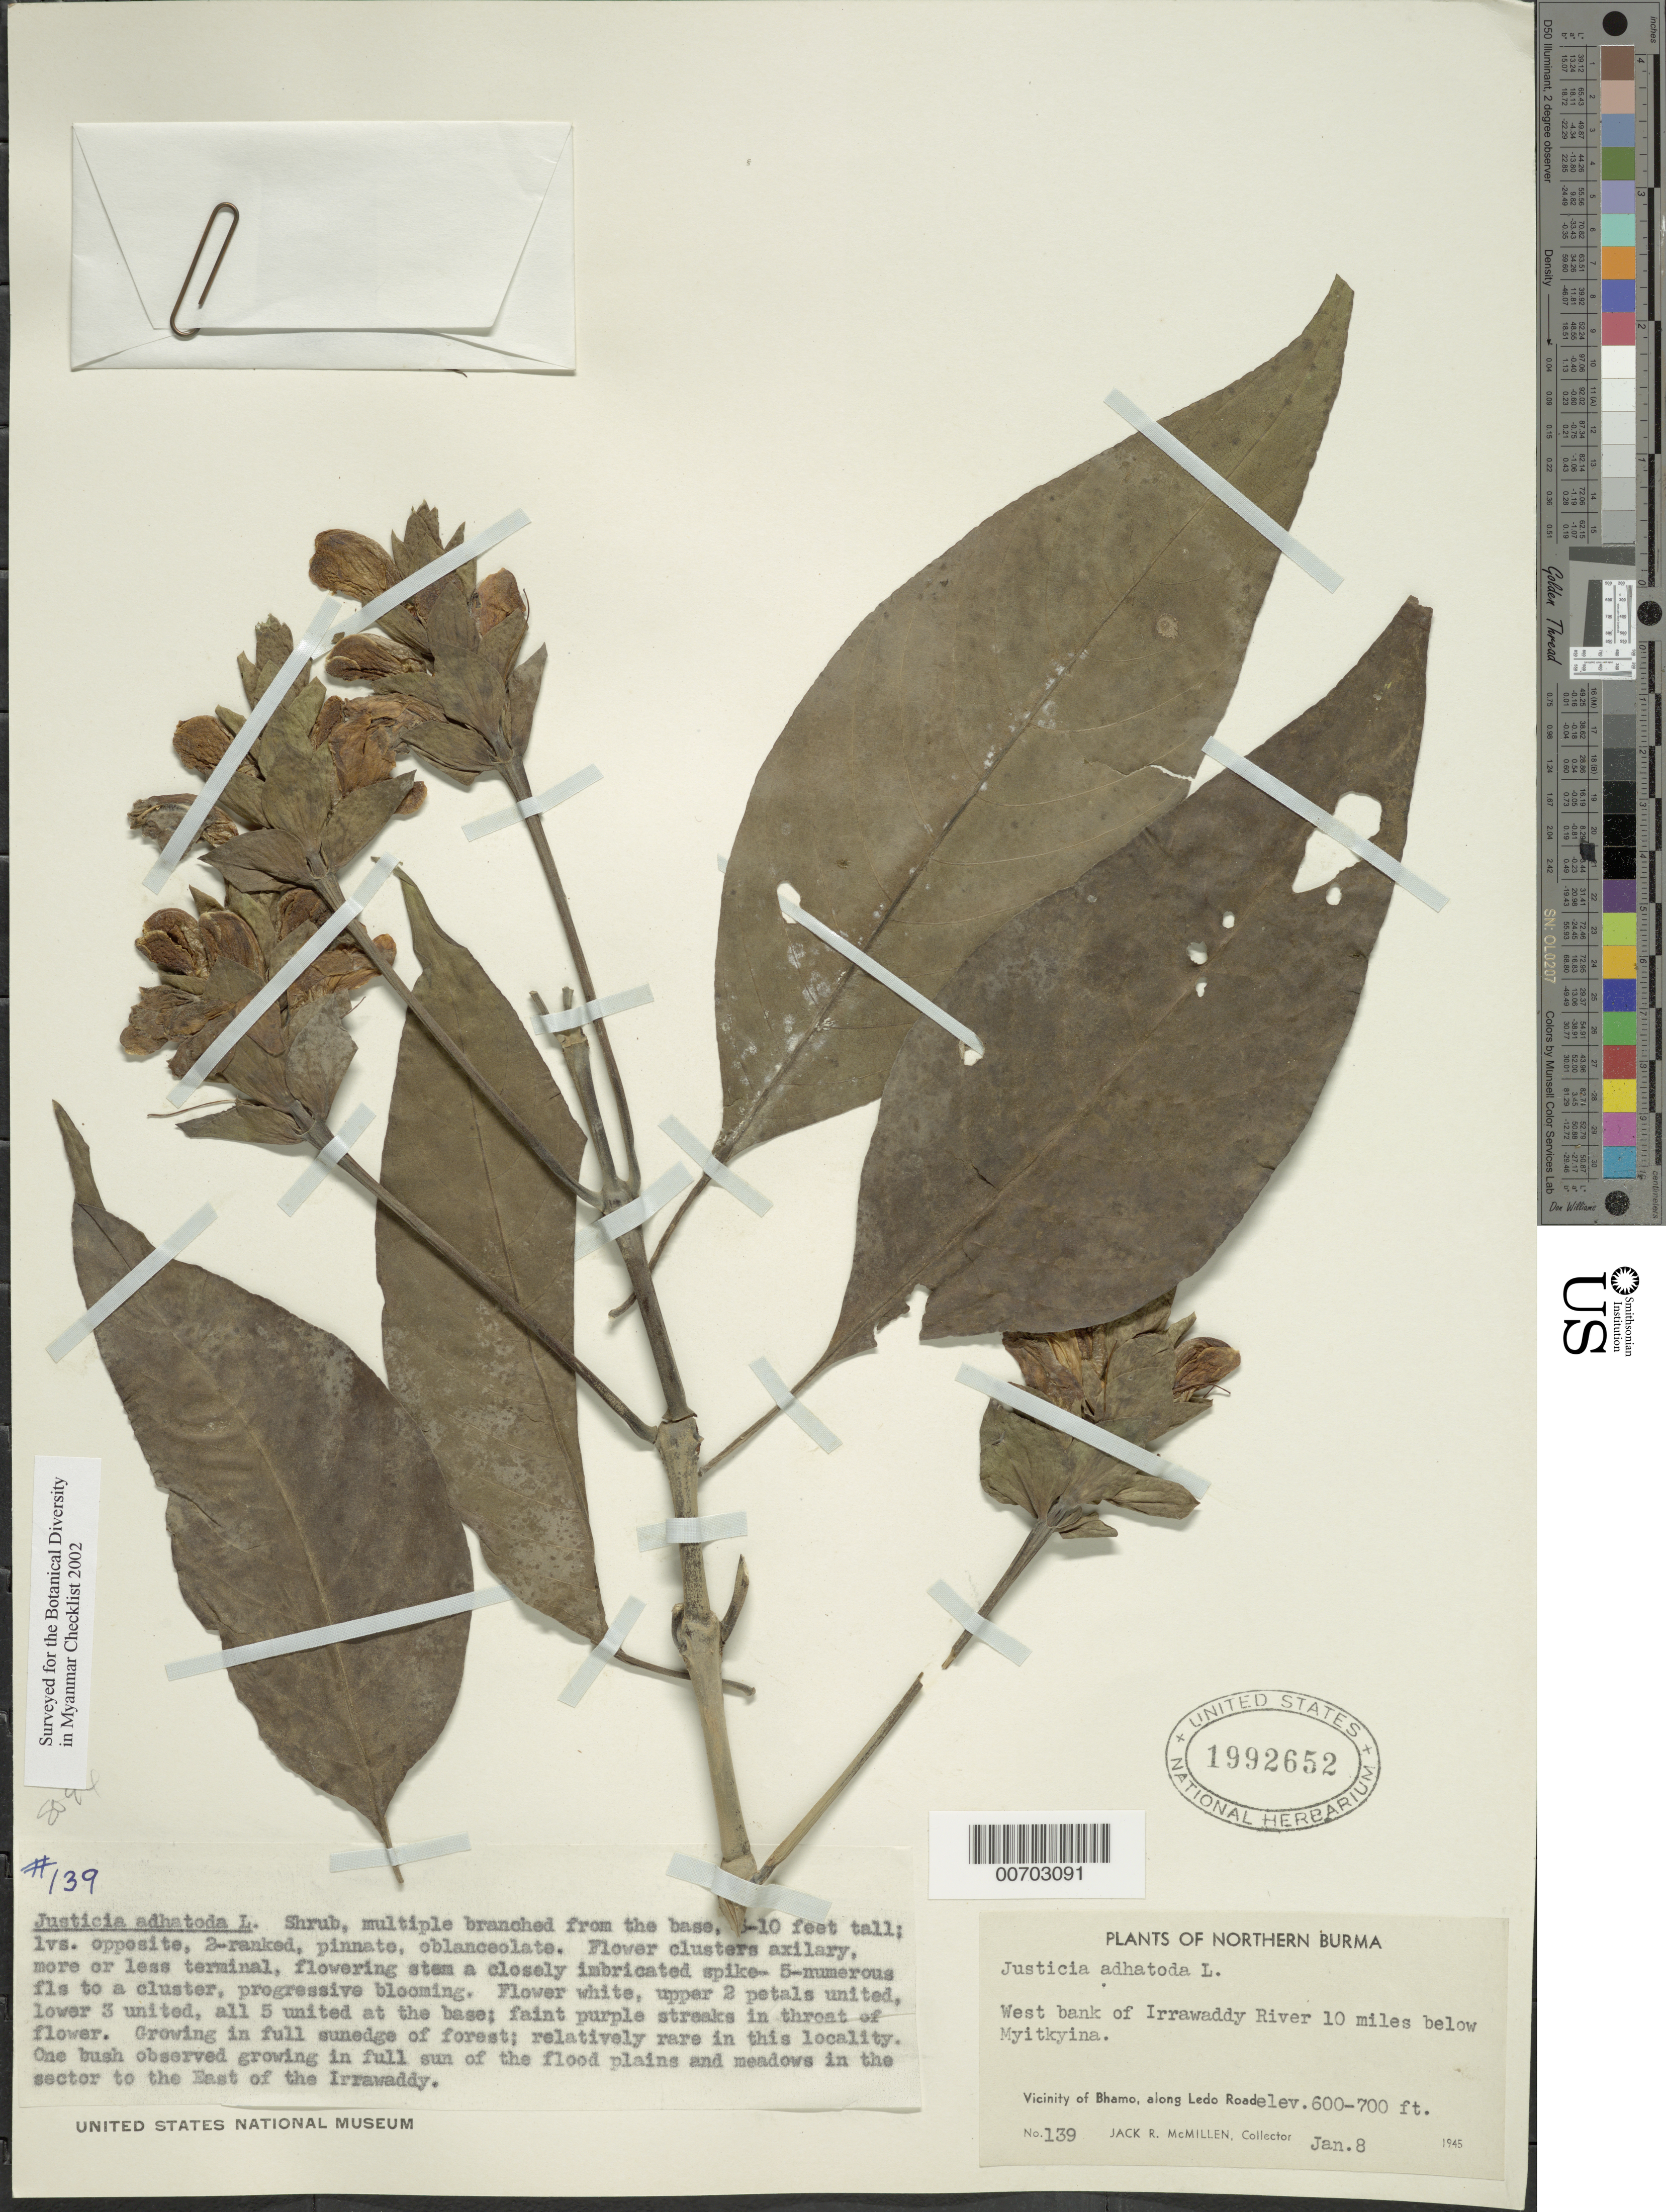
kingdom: Plantae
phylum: Tracheophyta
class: Magnoliopsida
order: Lamiales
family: Acanthaceae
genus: Justicia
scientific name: Justicia adhatoda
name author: L.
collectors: J. McMillen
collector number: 139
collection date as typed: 08 Jan 1945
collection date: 1945-01-08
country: Myanmar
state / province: Kachin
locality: Irrawaddy R., W bank, 10 mi. below Myitkyina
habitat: Full sun, edge of forest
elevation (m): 183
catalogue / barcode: US 1992652